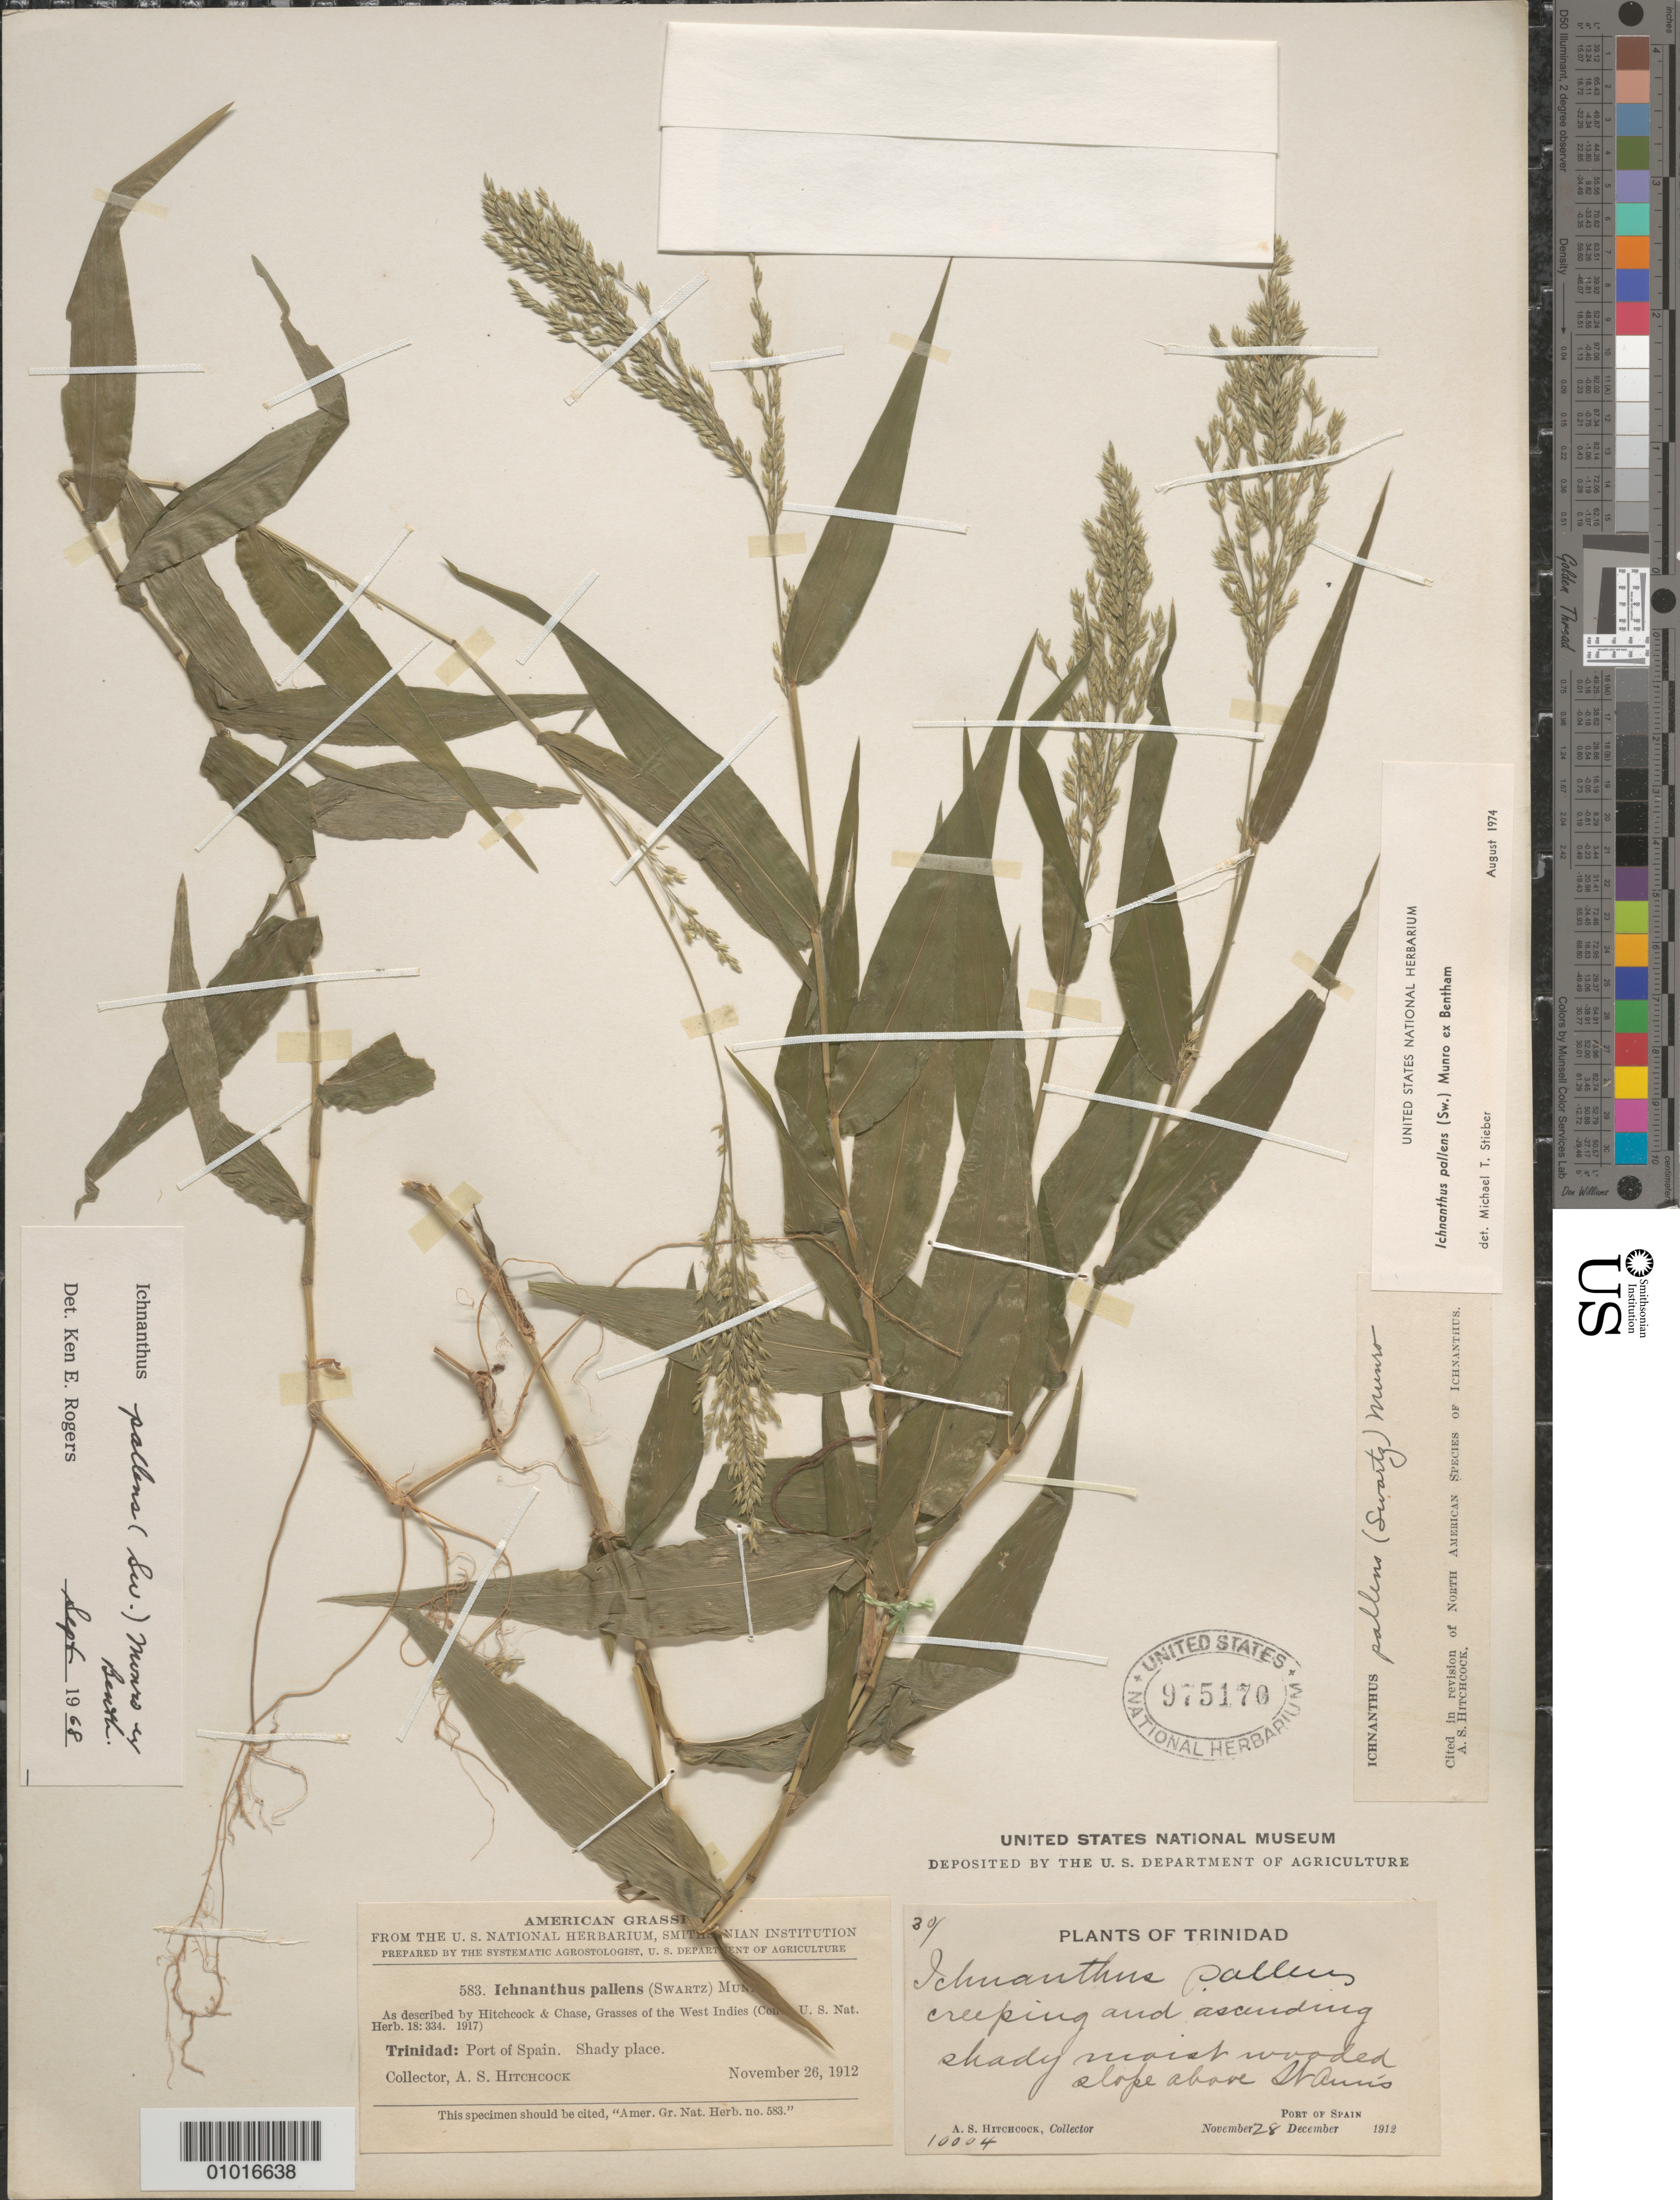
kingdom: Plantae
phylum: Tracheophyta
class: Liliopsida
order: Poales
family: Poaceae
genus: Ichnanthus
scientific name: Ichnanthus pallens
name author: (Sw.) Munro ex Benth.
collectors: A. S. Hitchcock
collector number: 10004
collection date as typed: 28 Nov 1912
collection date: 1912-11-28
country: Trinidad and Tobago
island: Trinidad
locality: Slope above St. Ann's, Port of Spain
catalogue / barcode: US 975170